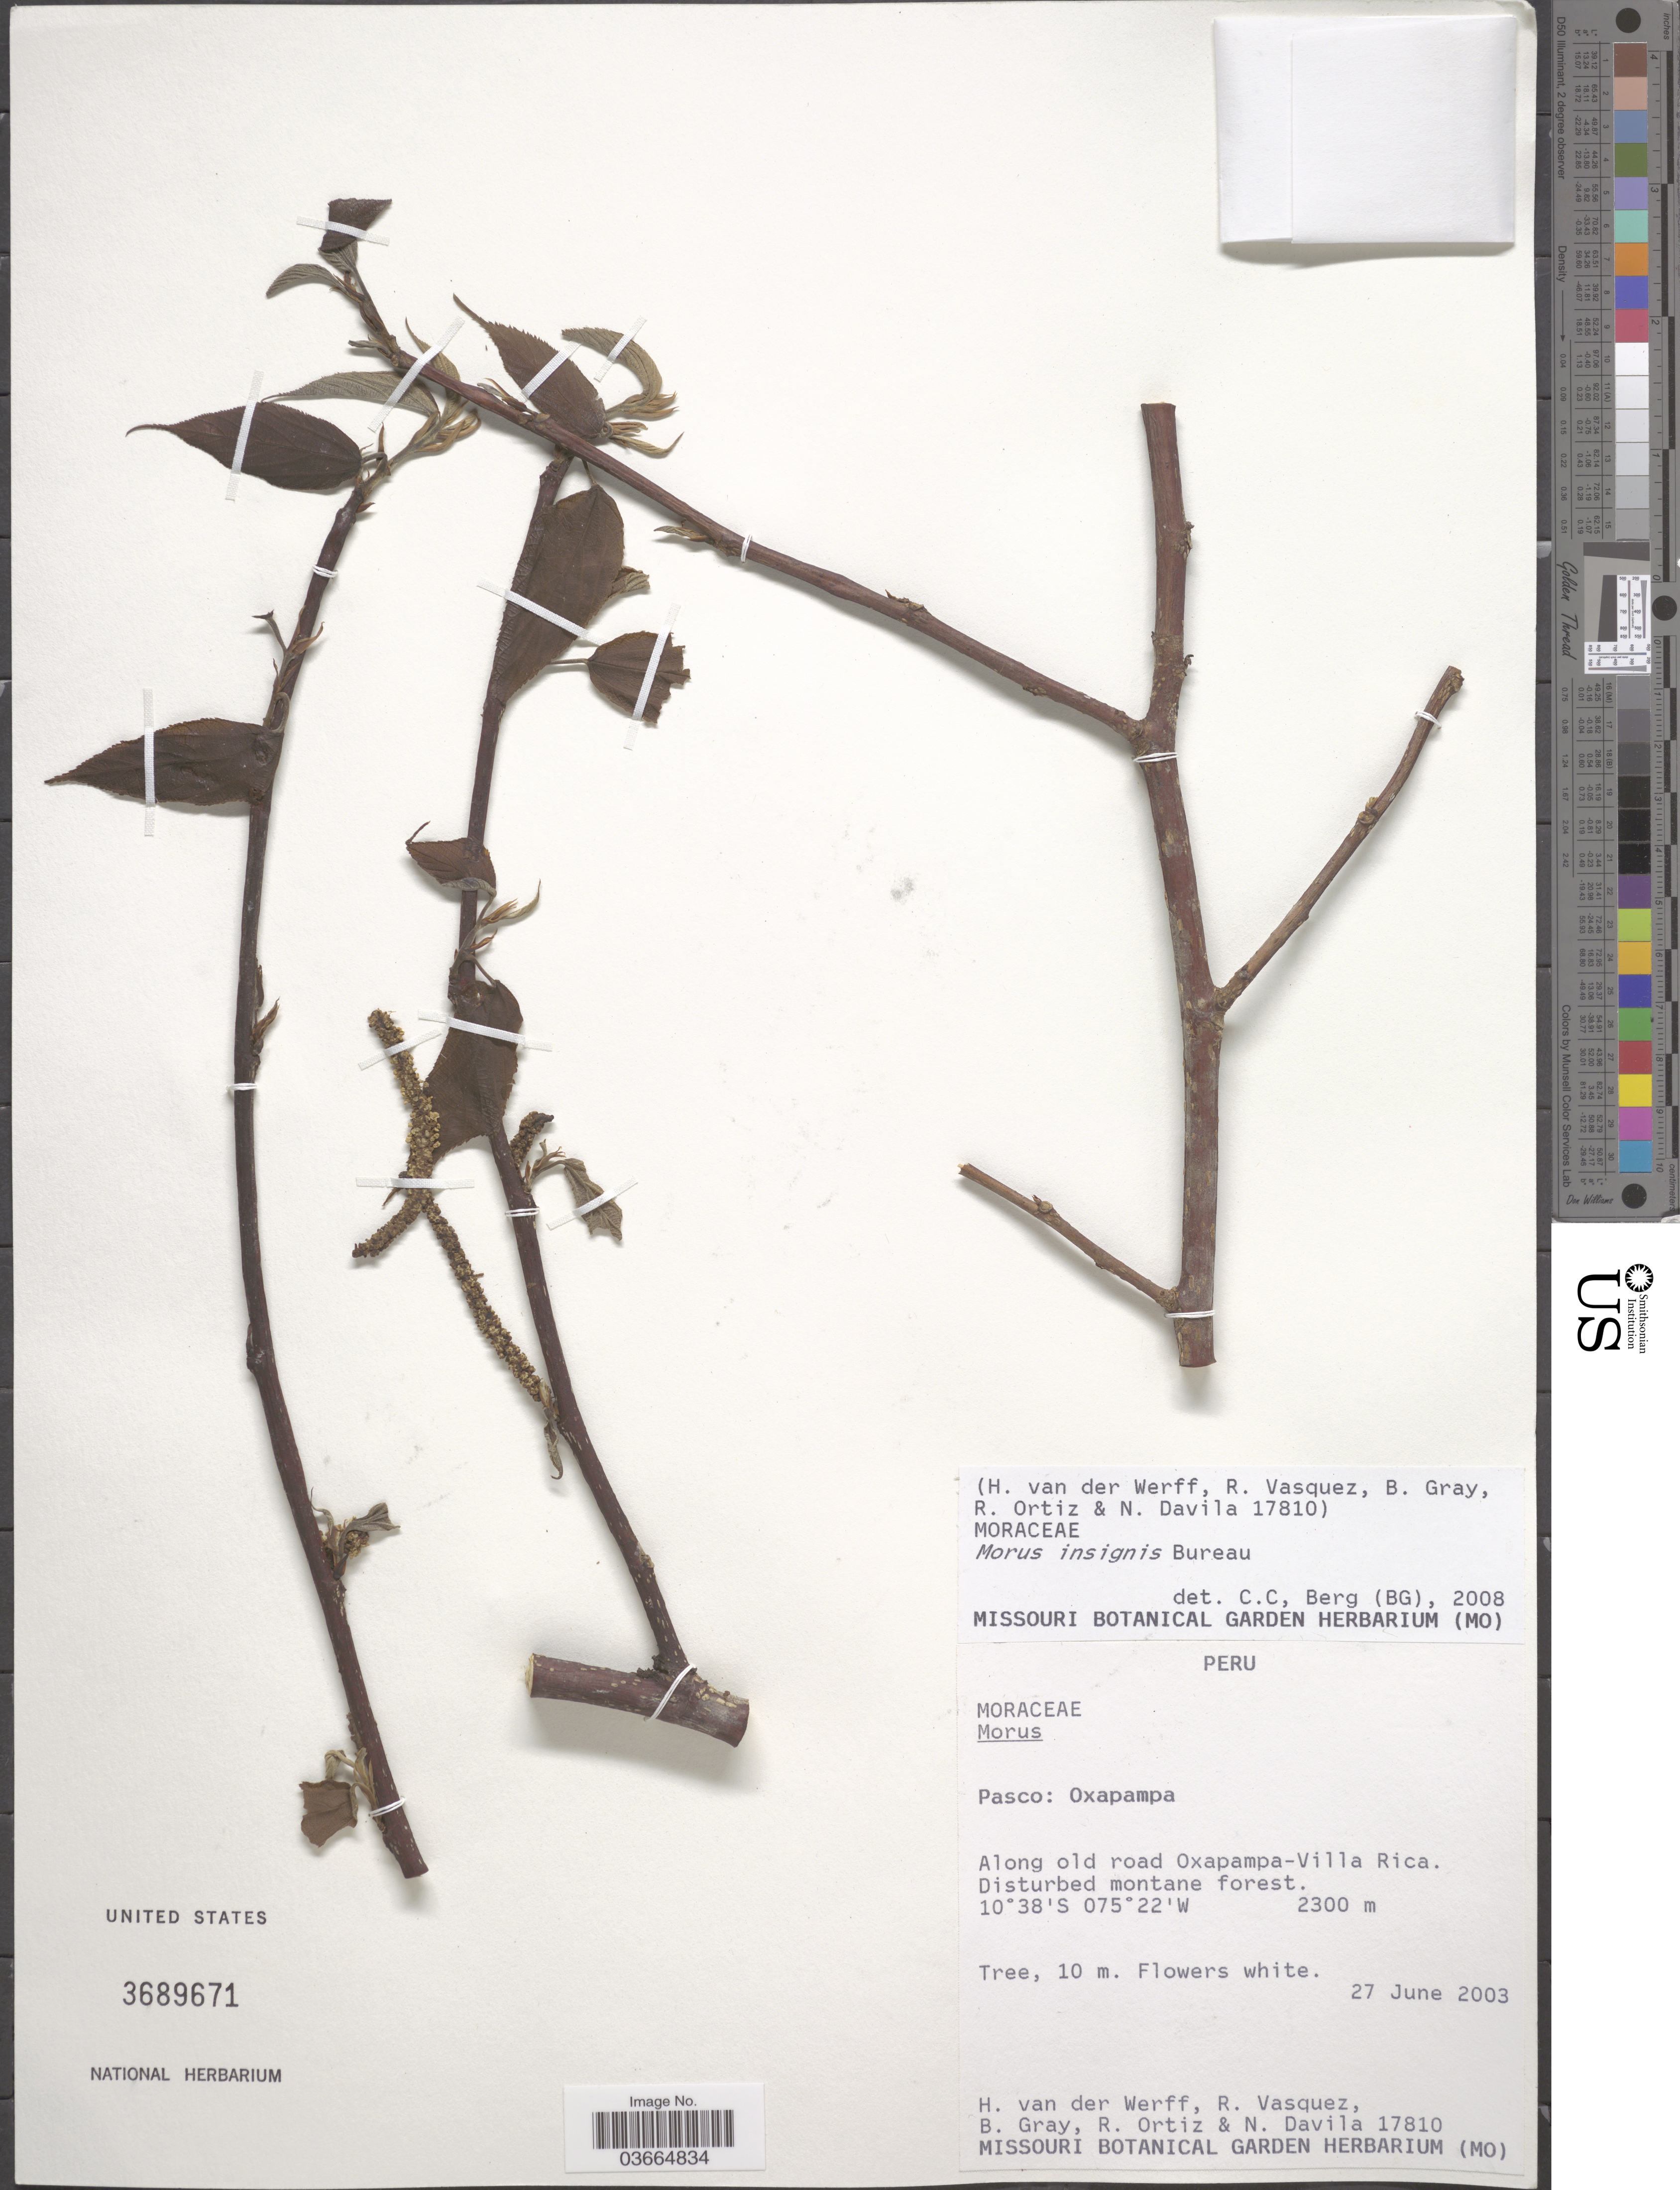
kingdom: Plantae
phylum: Tracheophyta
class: Magnoliopsida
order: Rosales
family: Moraceae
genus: Paratrophis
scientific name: Paratrophis insignis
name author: (Bureau) E. M. Gardner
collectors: H. van der Werff, R. Vasquez, B. Gray, R. Ortiz & N. Dávila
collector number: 17810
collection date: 2003-06-27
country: Peru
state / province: Pasco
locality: Oxapampa. Along old road Oxapampa-Villa Rica.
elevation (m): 2300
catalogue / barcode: US 3689671